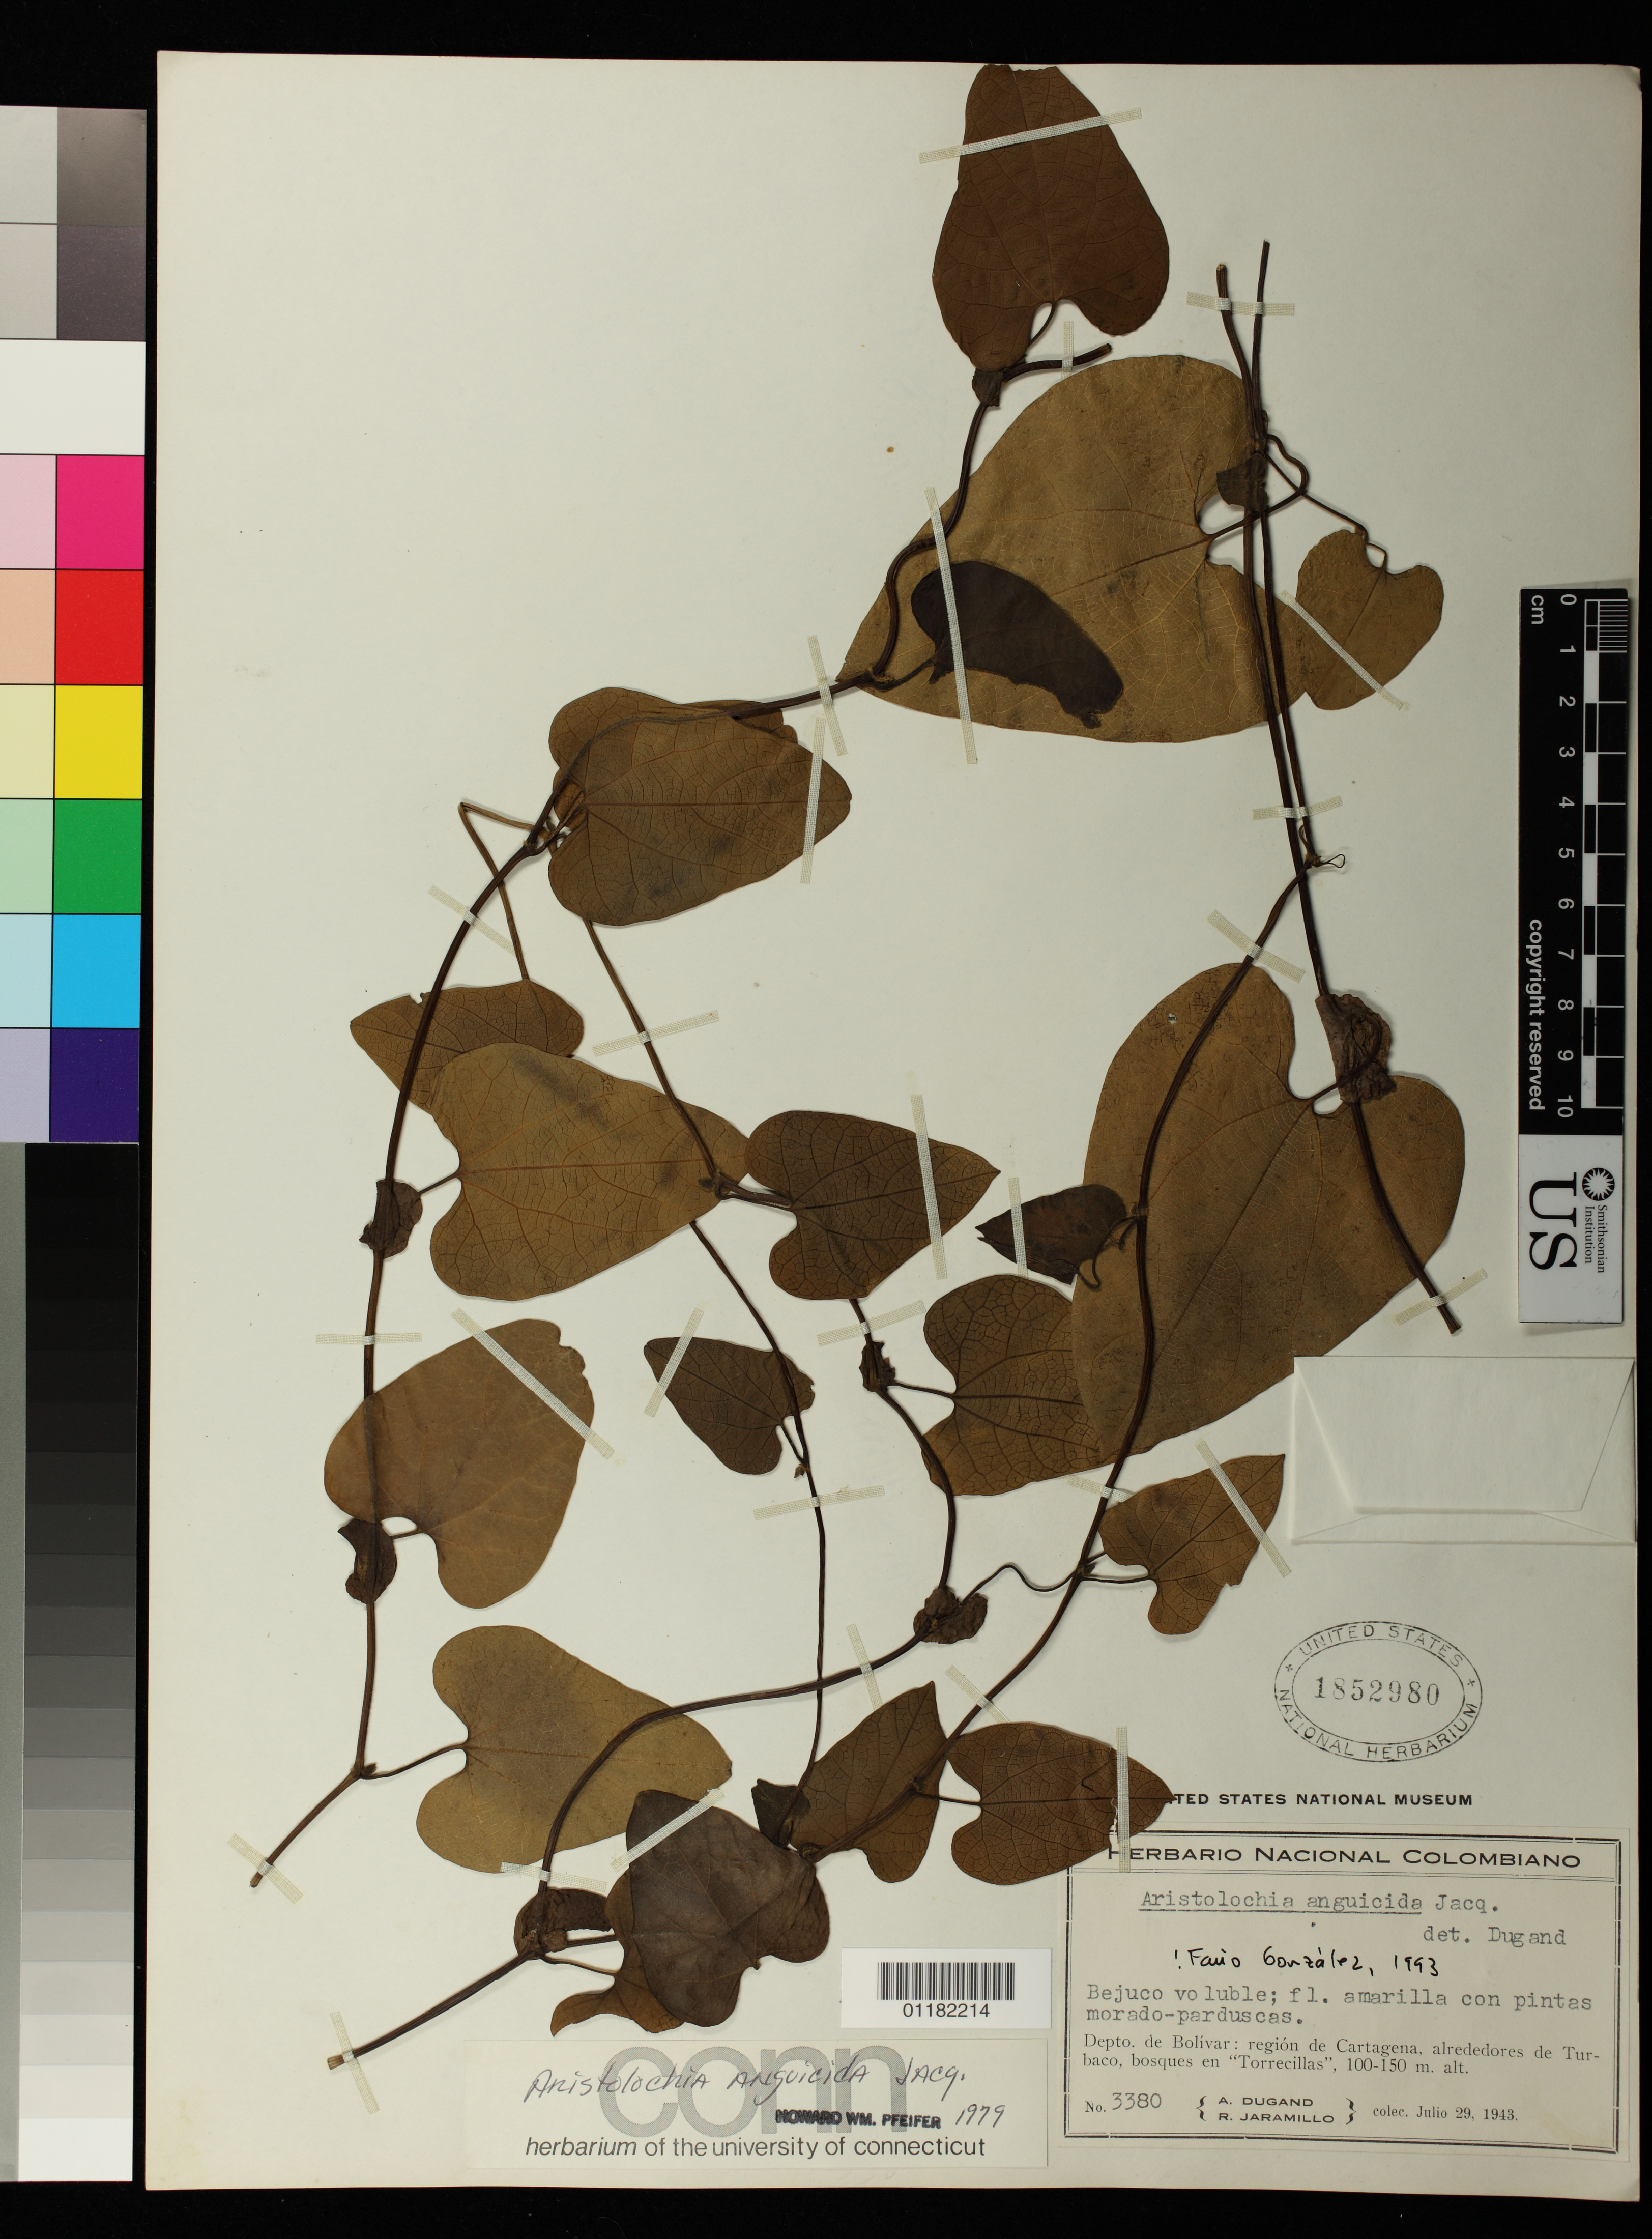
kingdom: Plantae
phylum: Tracheophyta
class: Magnoliopsida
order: Piperales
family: Aristolochiaceae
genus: Aristolochia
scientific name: Aristolochia anguicida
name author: Jacq.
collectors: A. Dugand G. & R. Jaramillo M.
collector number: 3380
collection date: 1913-07-29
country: Colombia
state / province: Bolívar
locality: Depto. de Bolivar; region de Cartagena, alrededores de Turbaco, bosques en "Torrecillas"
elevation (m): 100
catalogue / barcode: US 1852980